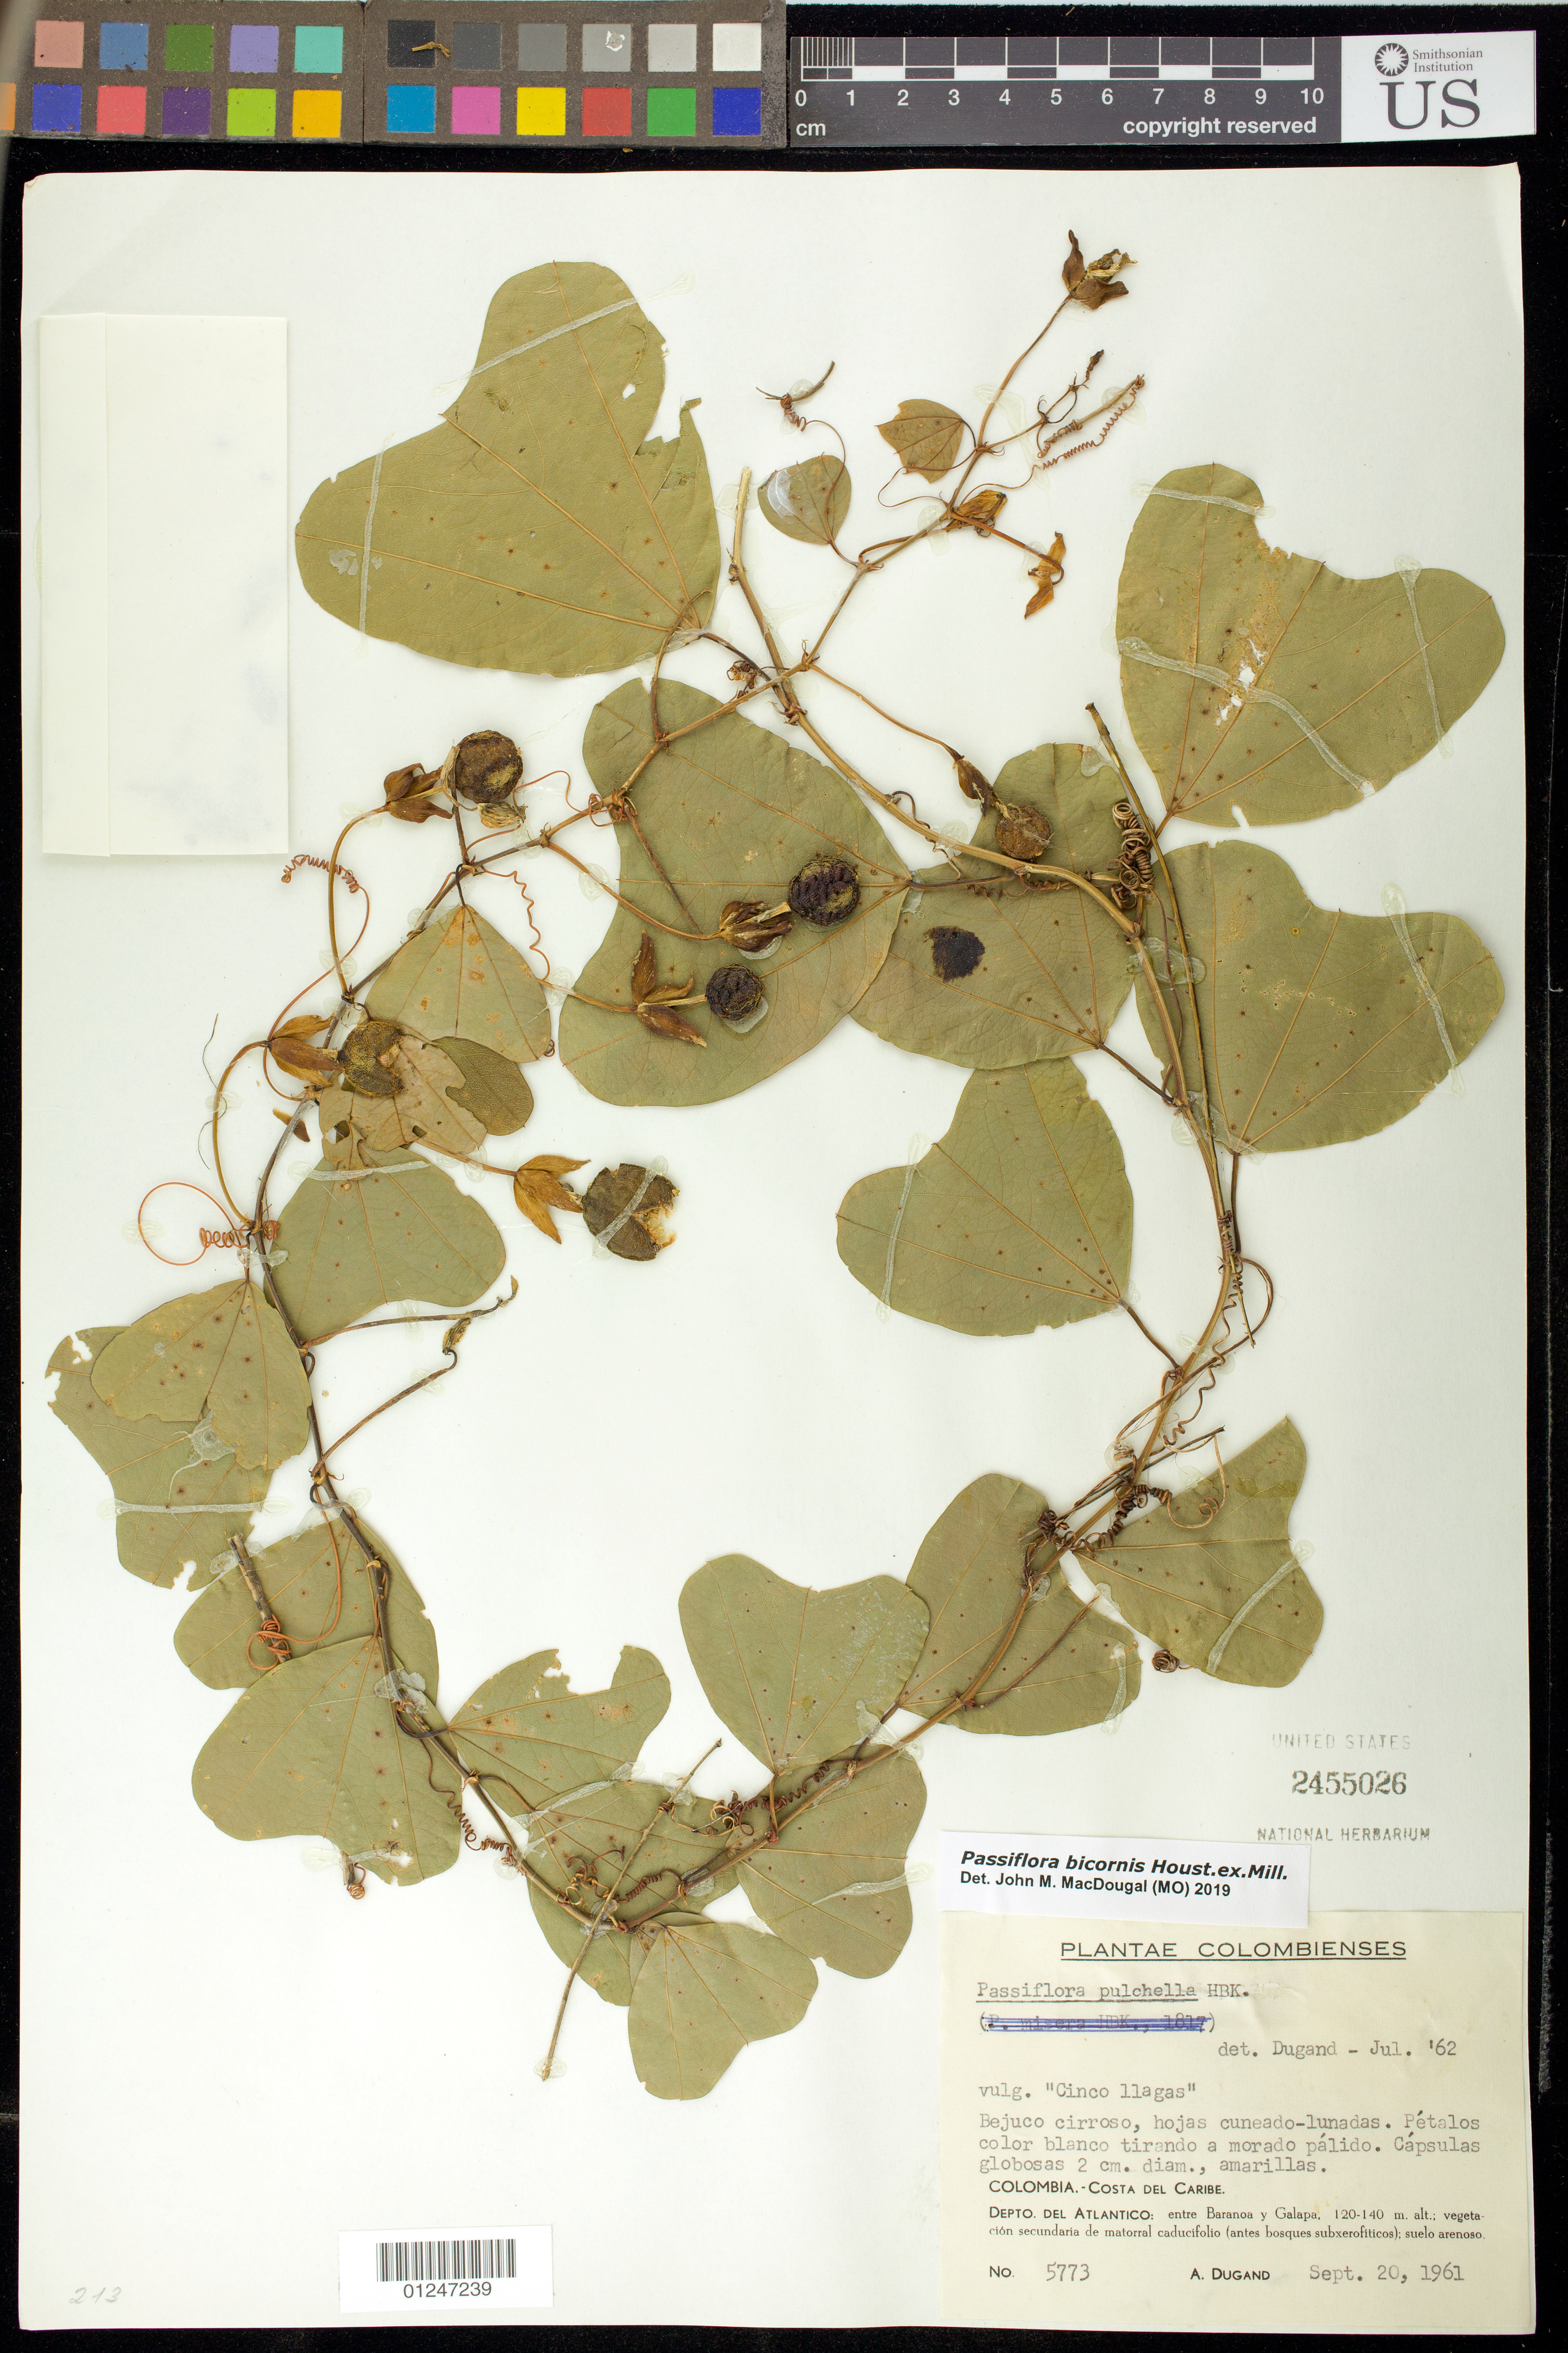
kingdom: Plantae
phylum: Tracheophyta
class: Magnoliopsida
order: Malpighiales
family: Passifloraceae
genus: Passiflora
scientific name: Passiflora bicornis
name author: Houst. ex Mill.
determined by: MacDougal, John M.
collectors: A. Dugand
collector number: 5773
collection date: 1961-09-20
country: Colombia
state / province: Atlántico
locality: Colombia: Costa del Caribe, Depto. del Atlantico: entre Baranoa y Galapa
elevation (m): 120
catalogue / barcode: US 2455026